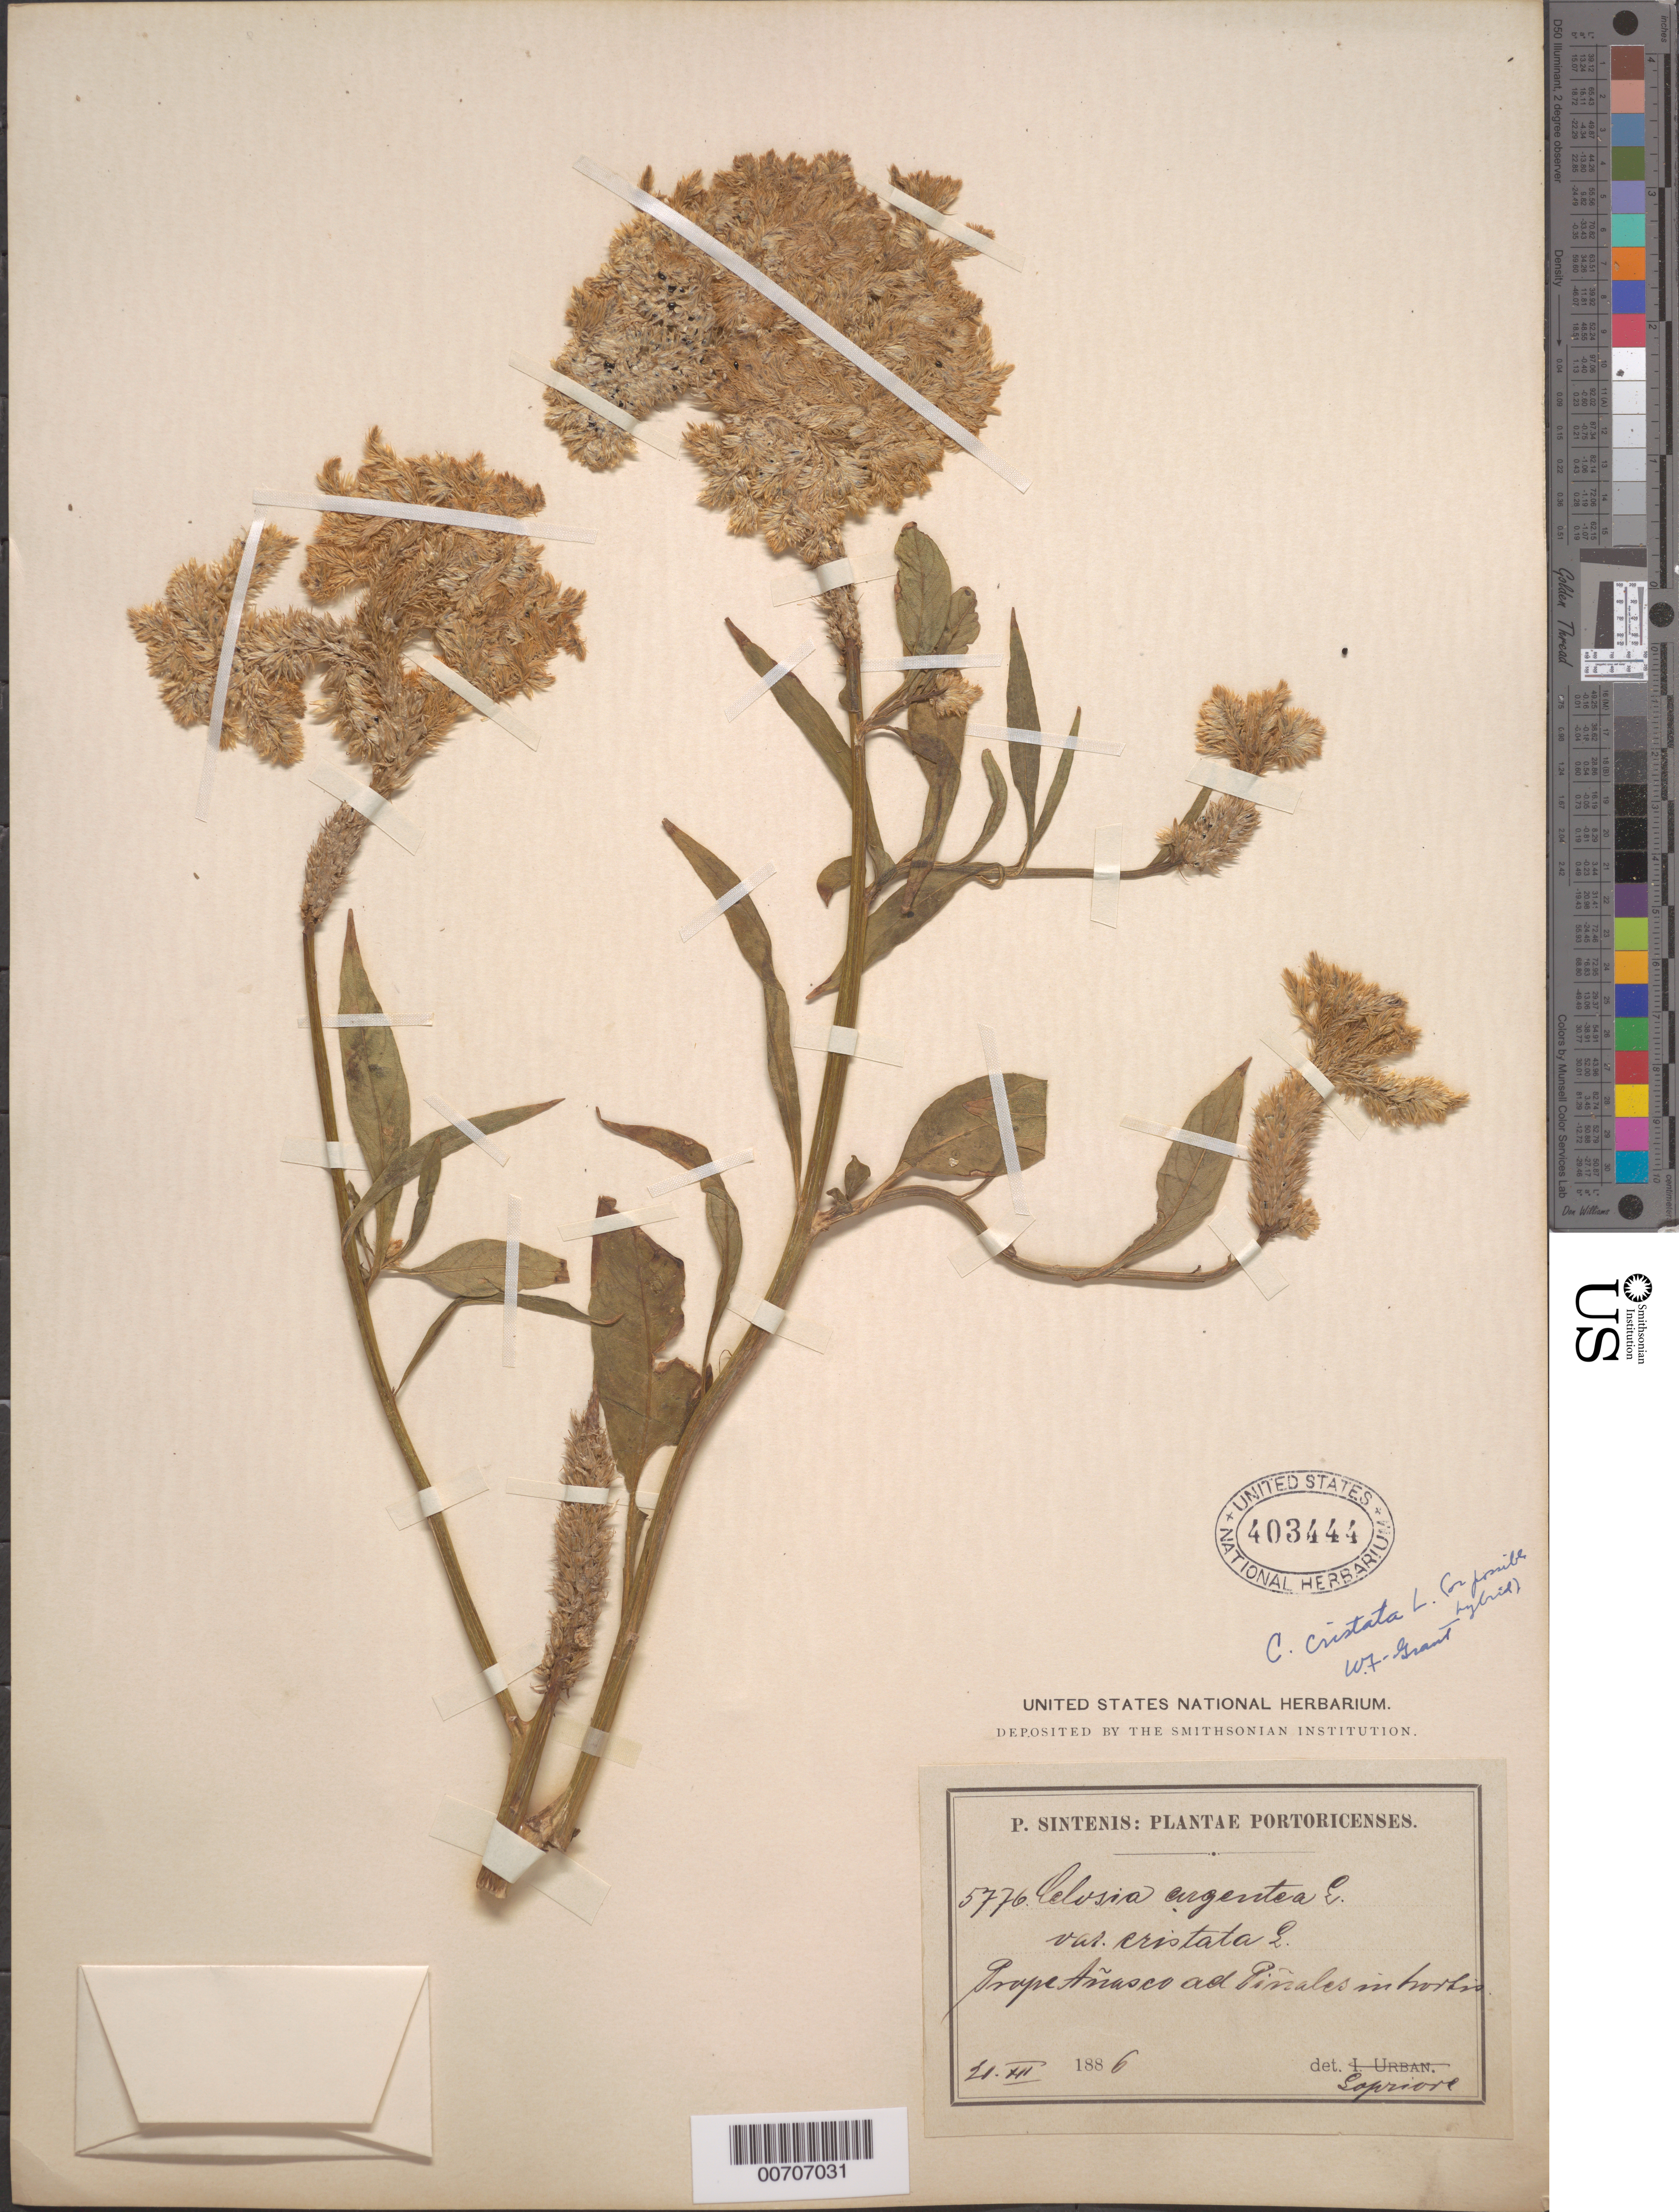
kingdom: Plantae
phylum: Tracheophyta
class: Magnoliopsida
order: Caryophyllales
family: Amaranthaceae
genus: Celosia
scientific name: Celosia argentea var. cristata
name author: (L.) Kuntze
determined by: Sapriore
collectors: P. Sintenis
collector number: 5776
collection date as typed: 21 Dec 1886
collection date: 1886-12-21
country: Puerto Rico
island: Greater Antilles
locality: Prope Añasco ad Piñales in horbis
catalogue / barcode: US 403444